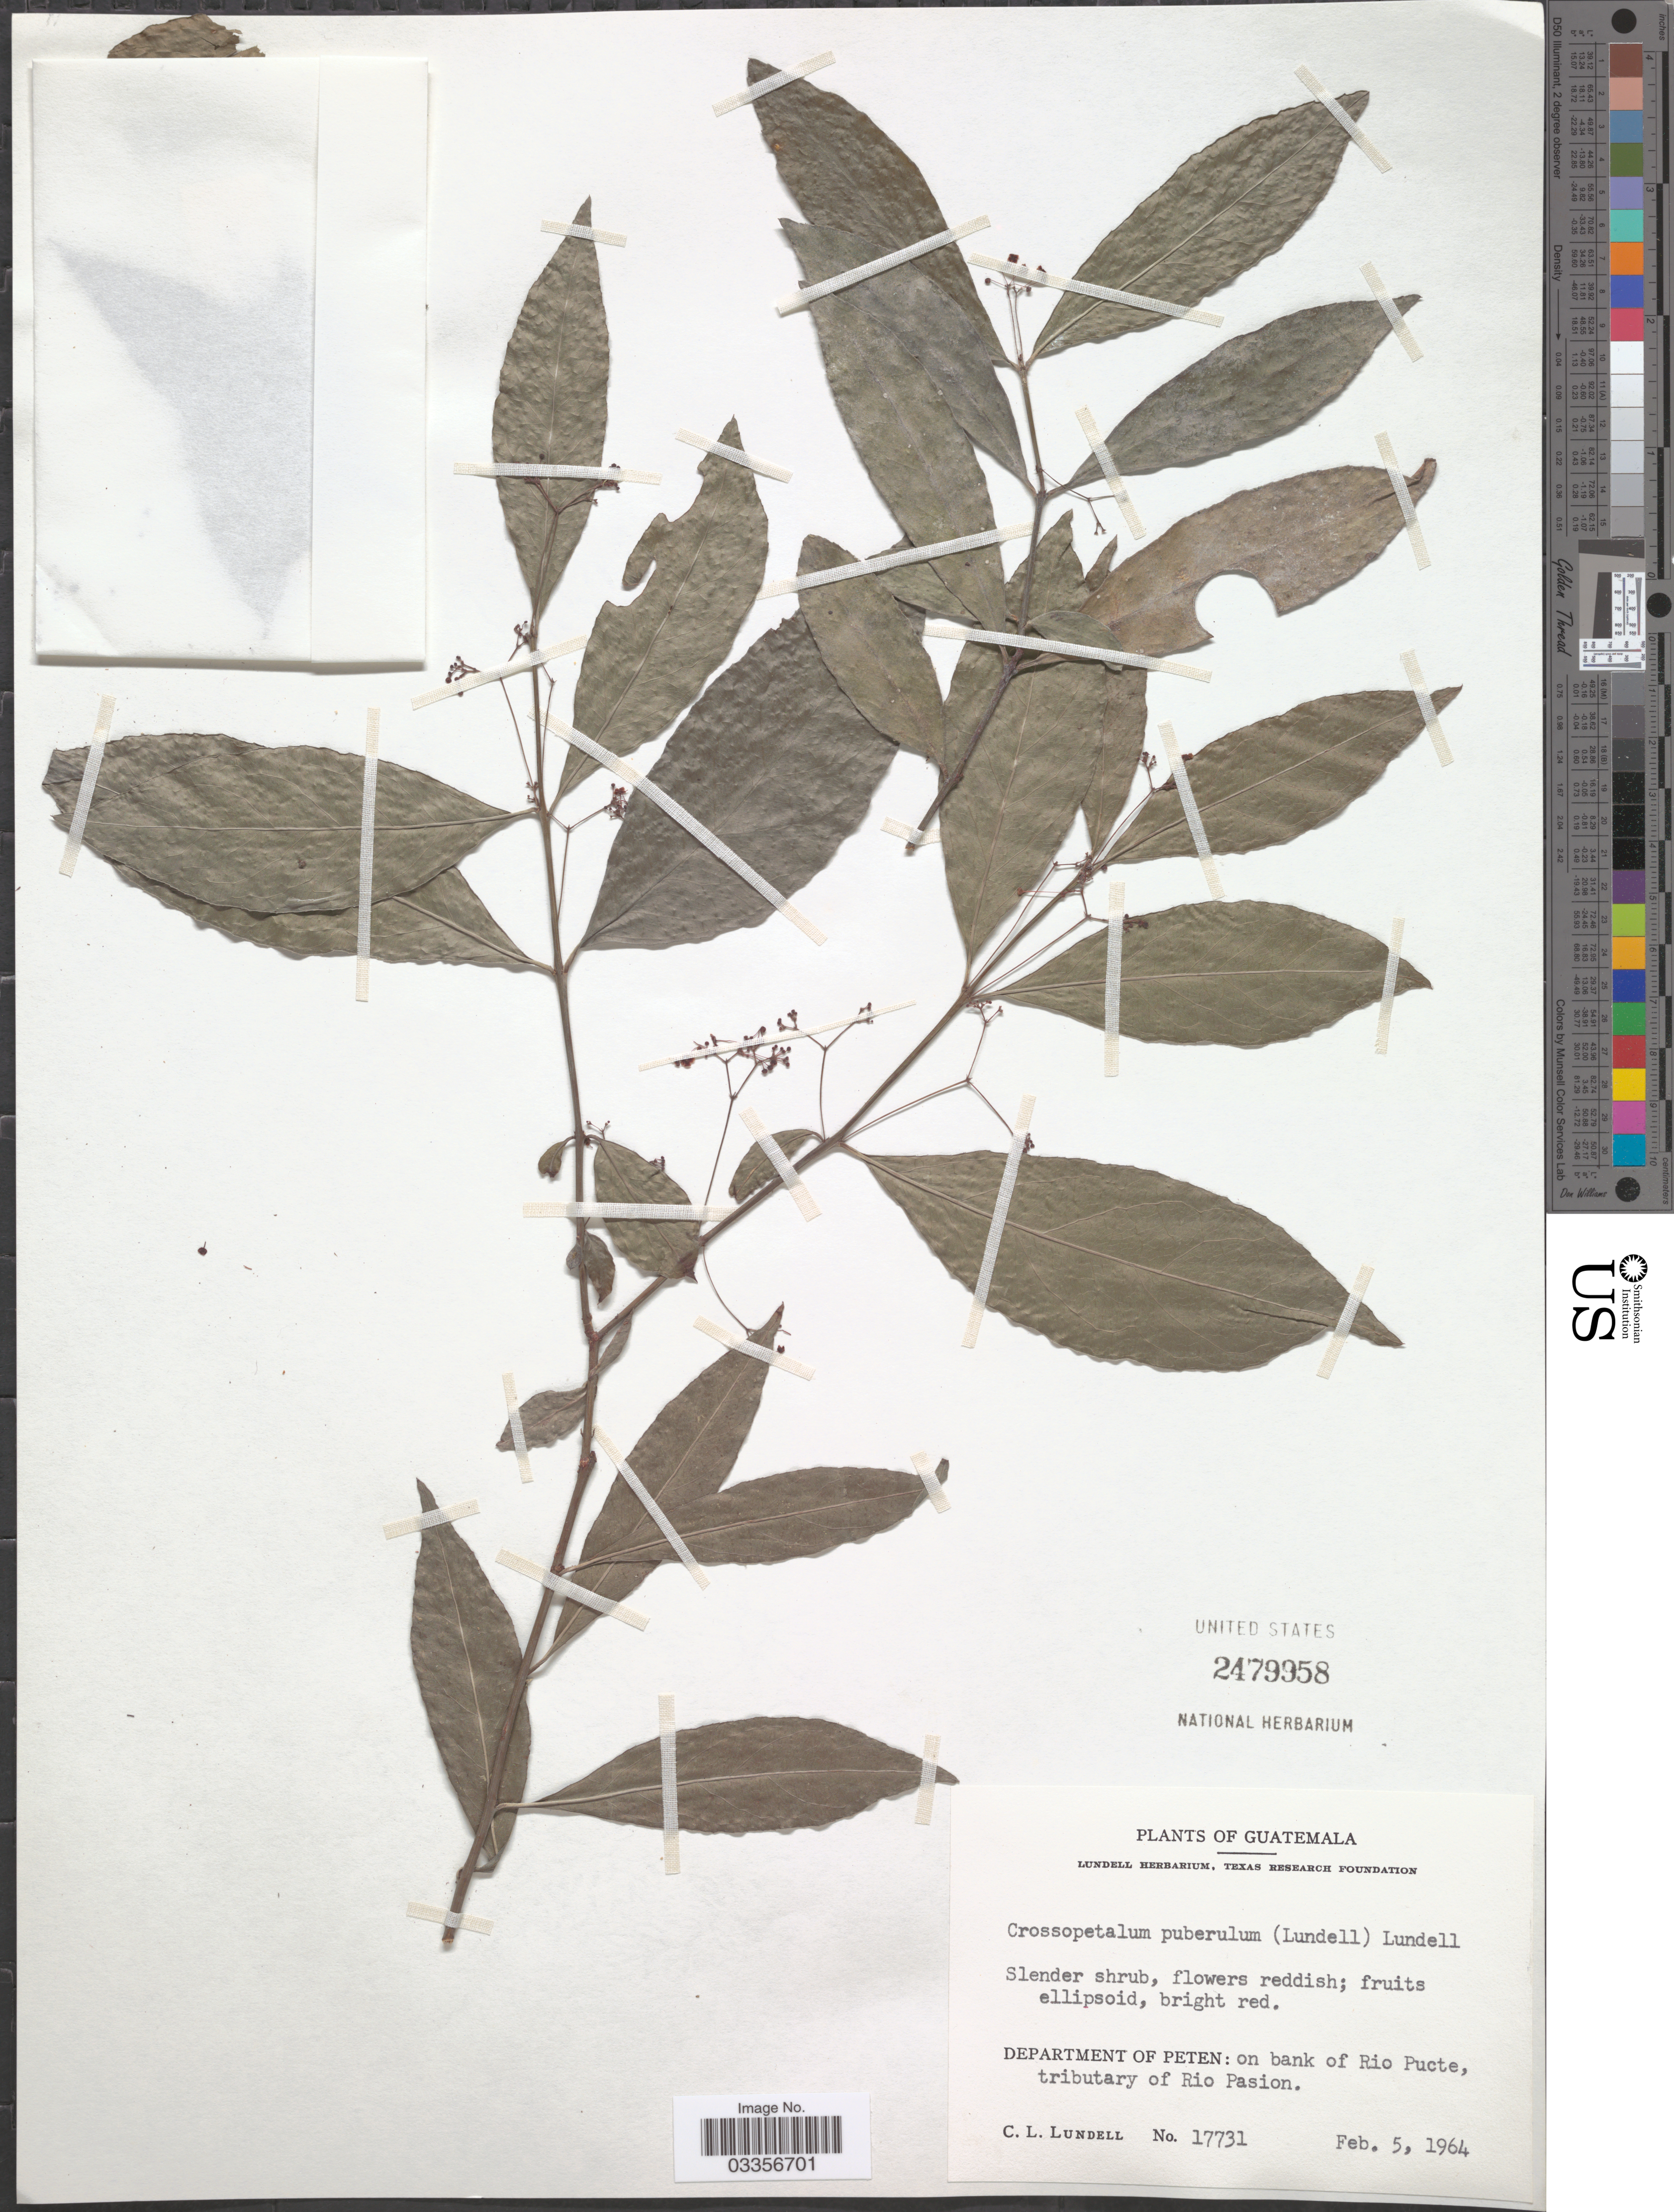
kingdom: Plantae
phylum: Tracheophyta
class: Magnoliopsida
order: Celastrales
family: Celastraceae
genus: Crossopetalum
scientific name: Crossopetalum puberulum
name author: (Lundell) Lundell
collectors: C. L. Lundell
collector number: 17731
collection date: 1964-02-05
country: Guatemala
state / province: El Petén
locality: Department of Peten: on bank of Rio Pucte, tributary of Rio Pasion.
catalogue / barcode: US 2479958